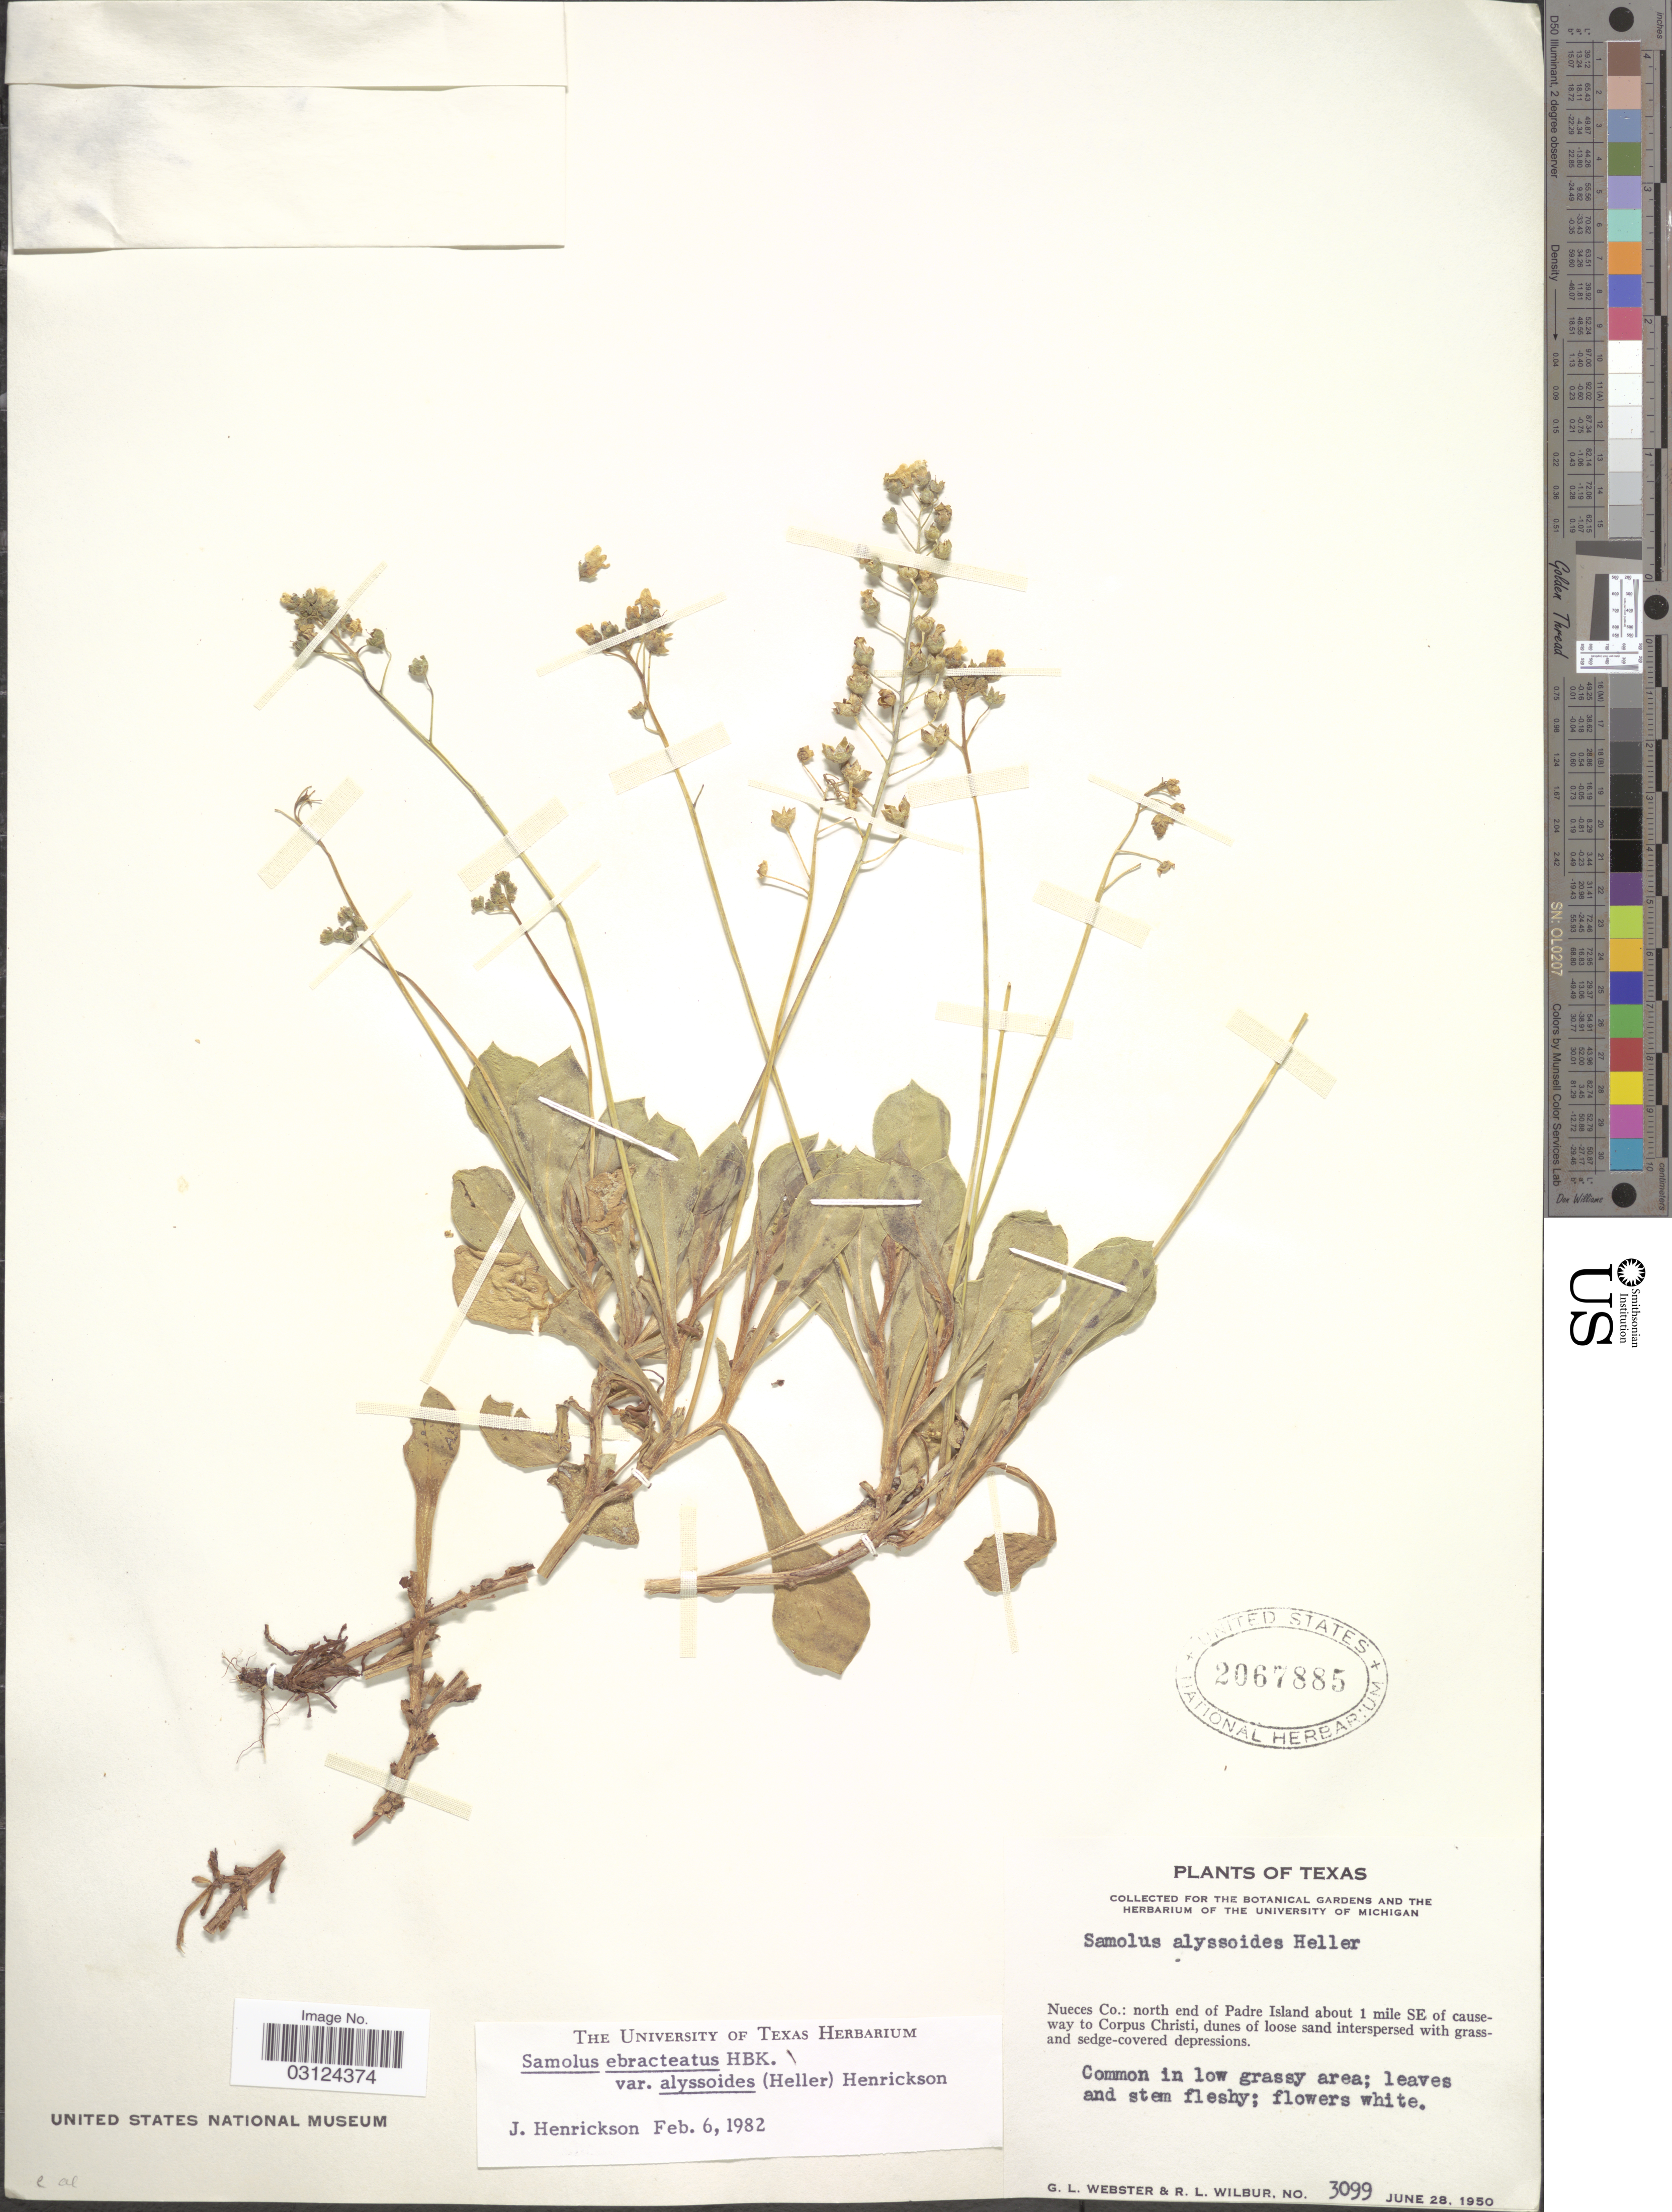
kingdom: Plantae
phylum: Tracheophyta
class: Magnoliopsida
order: Ericales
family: Primulaceae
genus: Samolus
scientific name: Samolus ebracteatus subsp. alyssoides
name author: (A. Heller) R. Knuth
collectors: G. L. Webster & R. L. Wilbur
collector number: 3099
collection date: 1950-06-28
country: United States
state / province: Texas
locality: Nueces Co.: north end of Padre Island about 1 mile SE of causeway to Corpus Christi.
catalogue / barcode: US 2067885